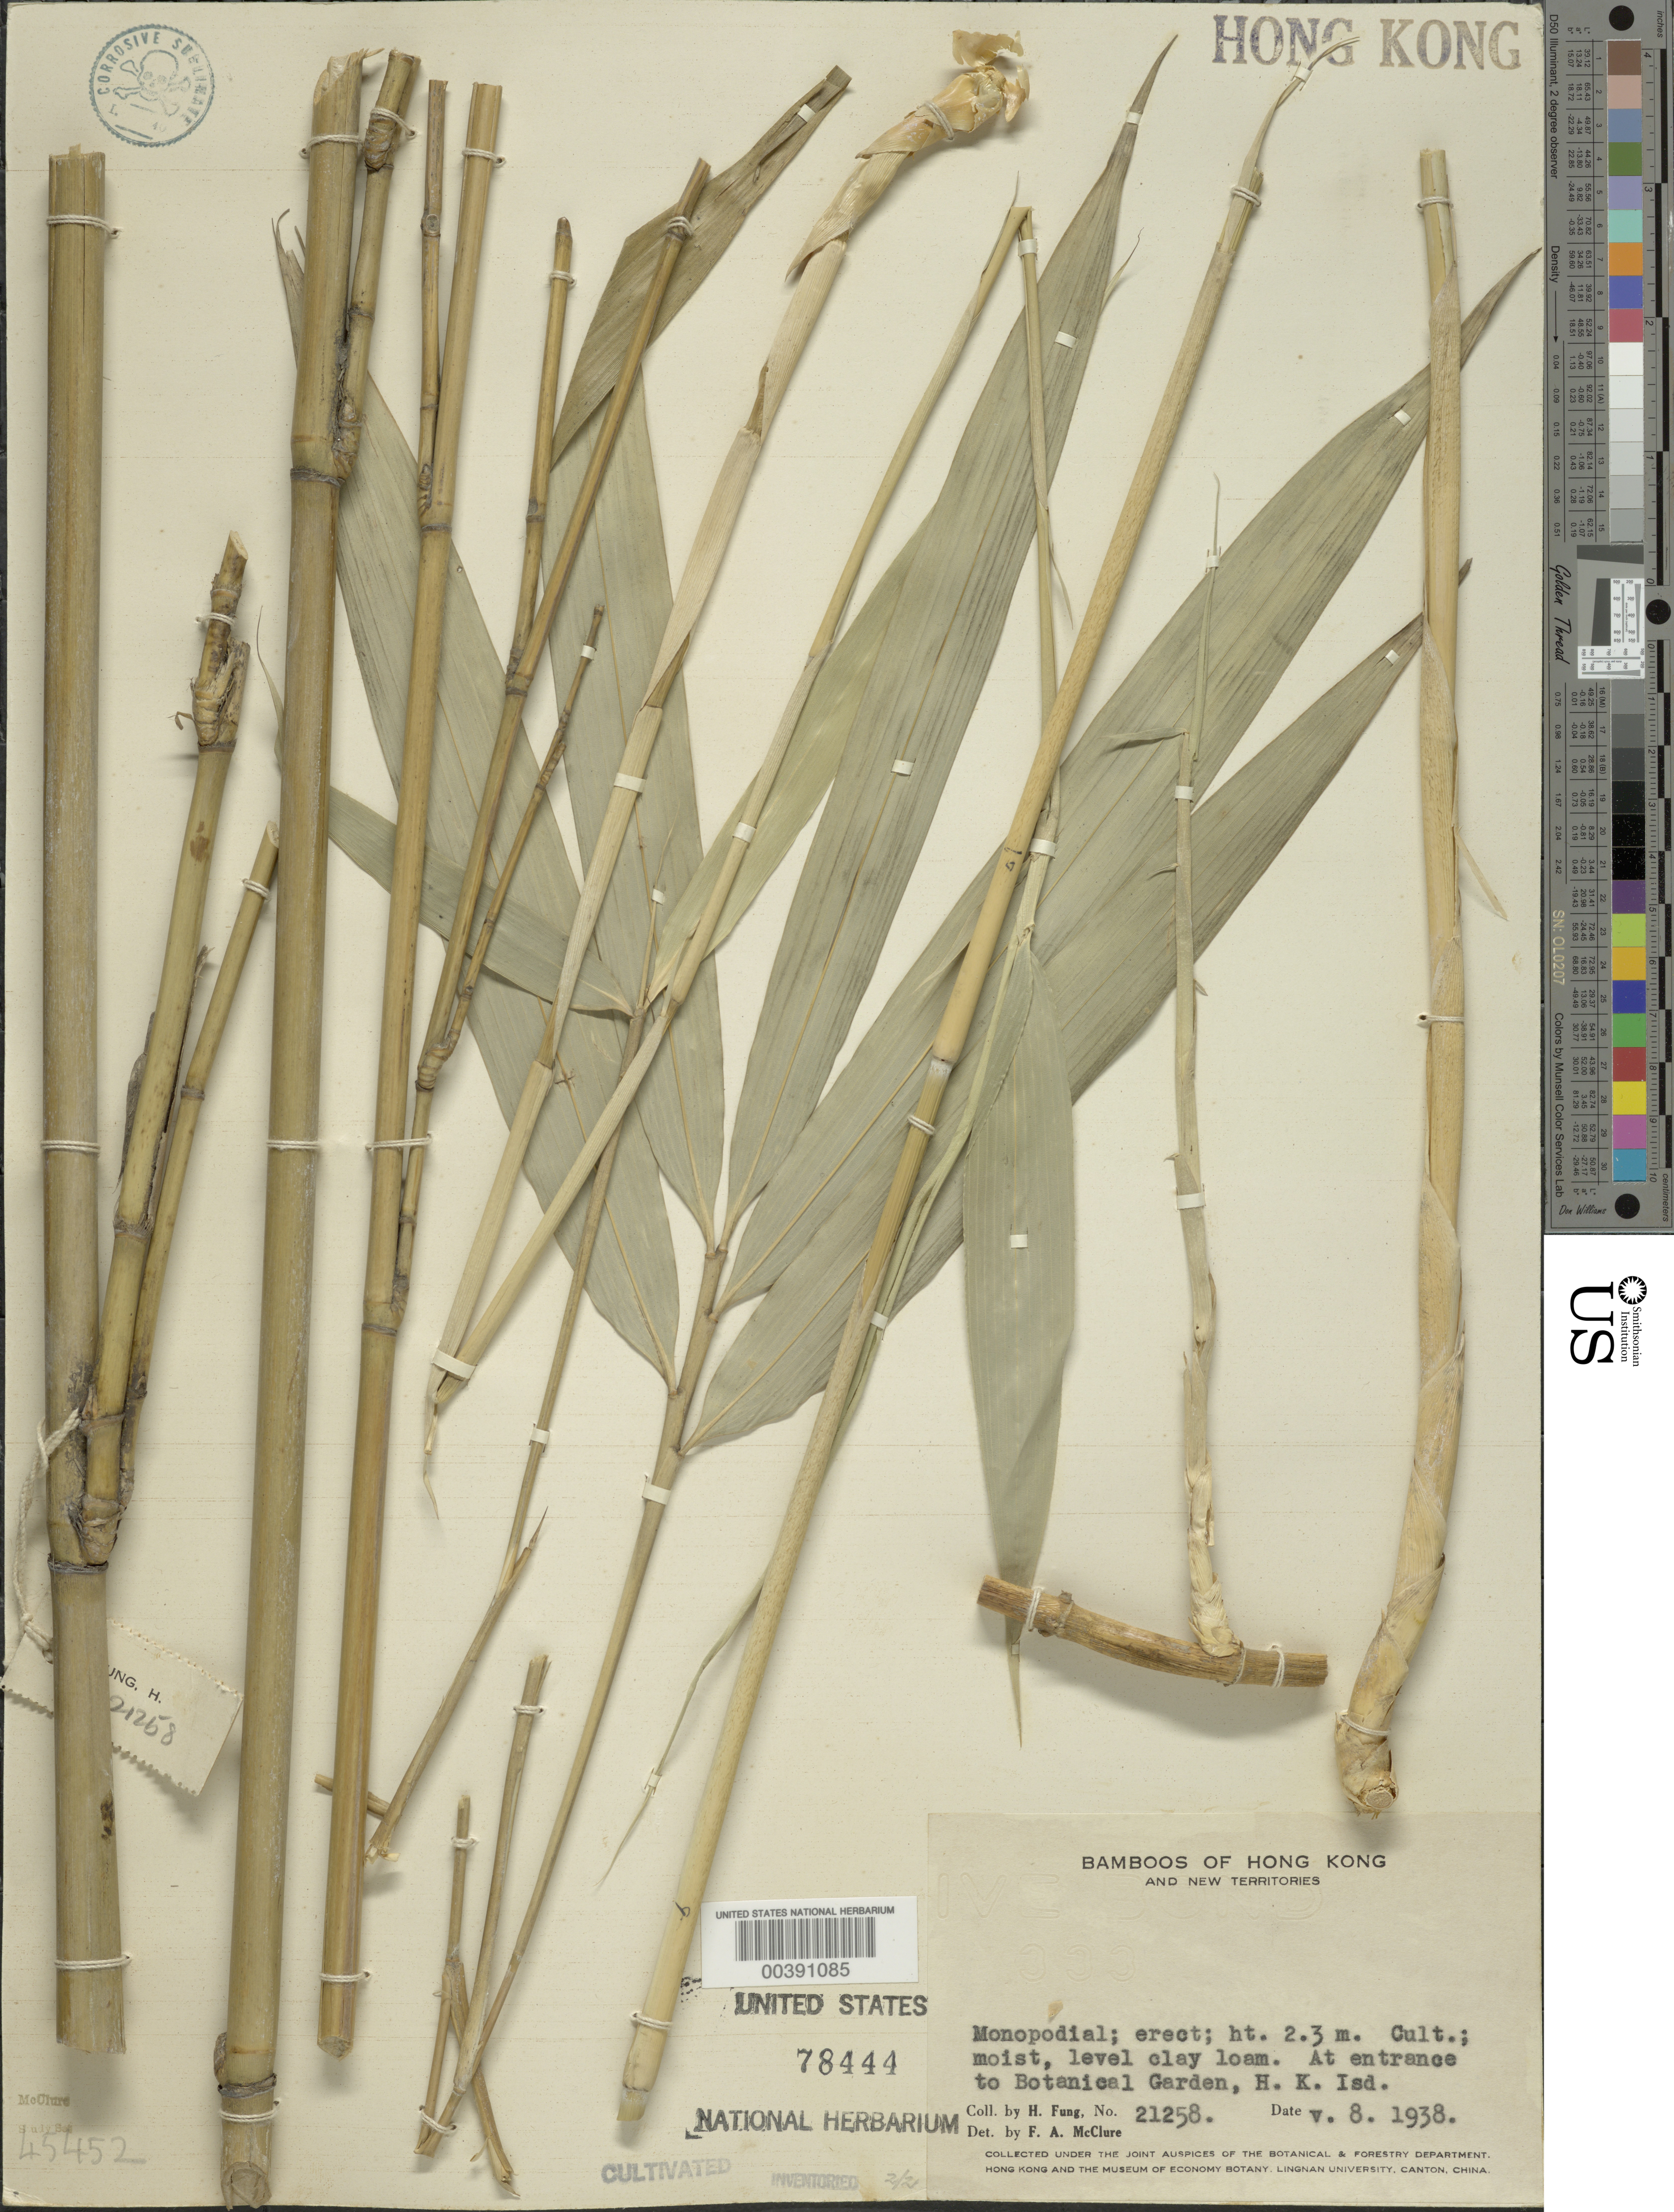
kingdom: Plantae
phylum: Tracheophyta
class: Liliopsida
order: Poales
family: Poaceae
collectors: H. L. Fung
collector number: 21258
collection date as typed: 08 May 1938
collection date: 1938-05-08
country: China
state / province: Hong Kong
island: Hong Kong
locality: Botanic garden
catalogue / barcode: US 78444